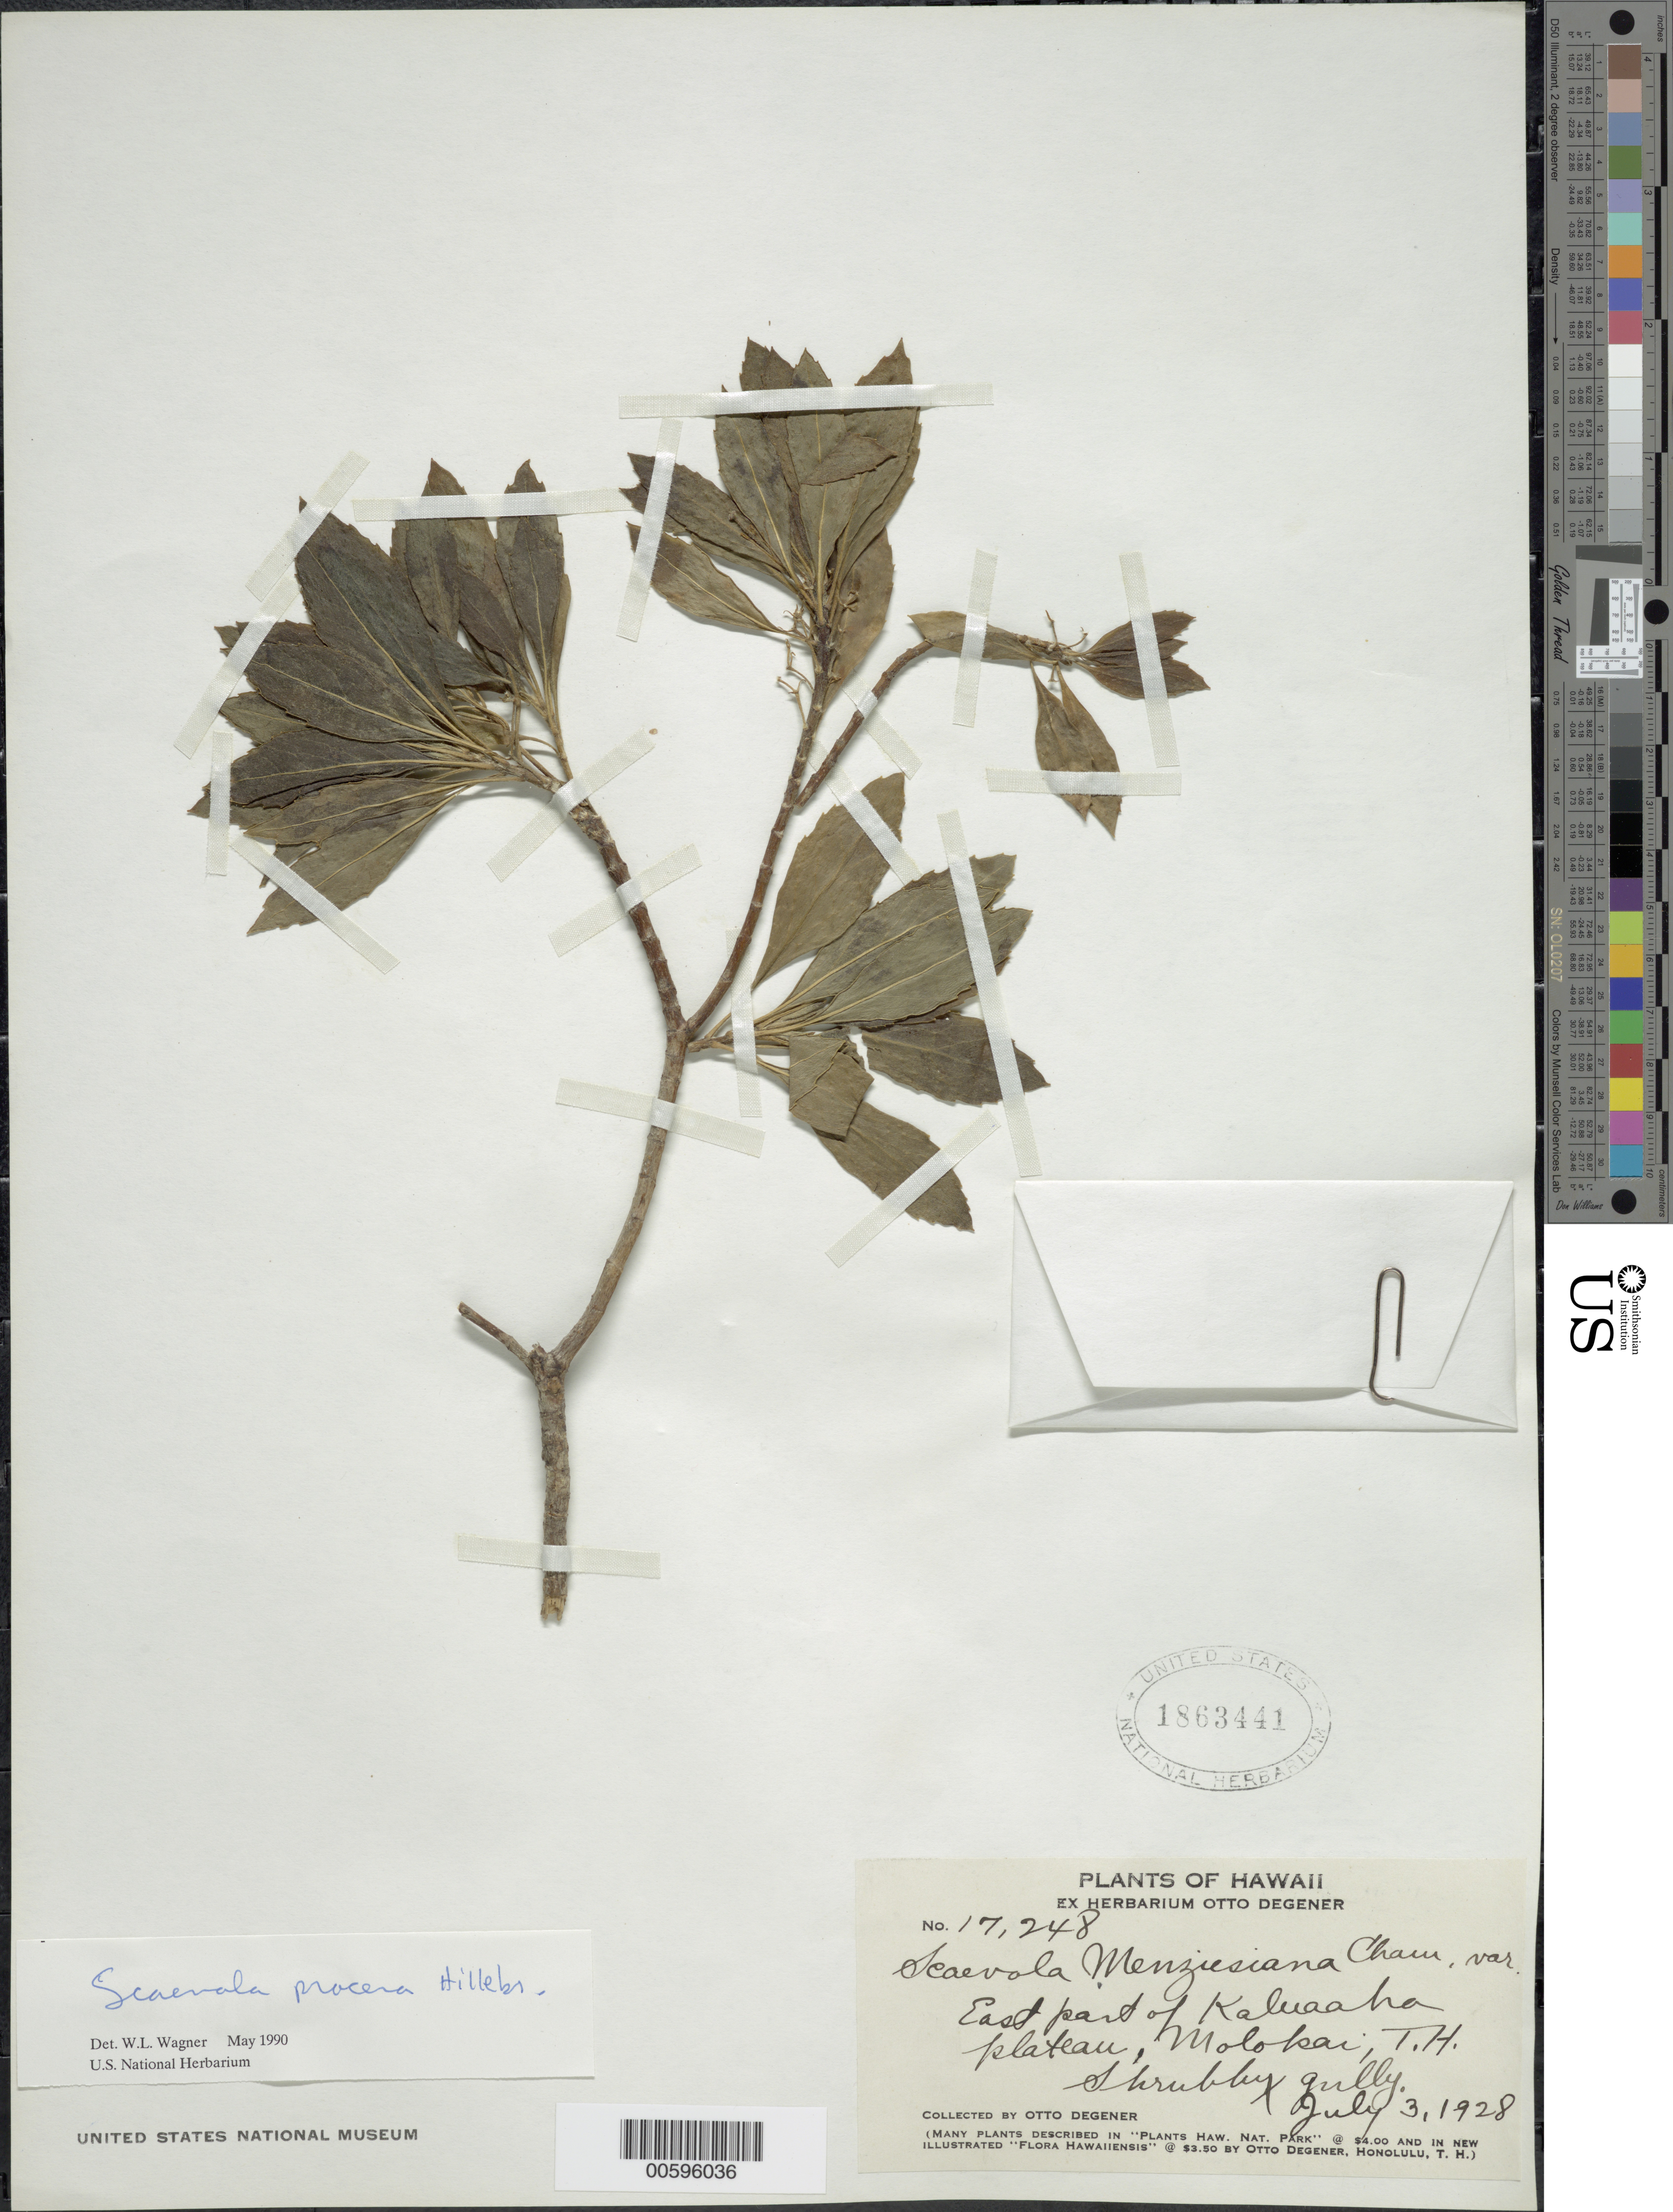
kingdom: Plantae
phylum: Tracheophyta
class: Magnoliopsida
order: Asterales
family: Goodeniaceae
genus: Scaevola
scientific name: Scaevola procera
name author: Hillebr.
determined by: Wagner, W. L., (BOT), Smithsonian Institution - National Museum of Natural History (UNITED STATES)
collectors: O. Degener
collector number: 17248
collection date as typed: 3 Jul 1928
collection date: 1928-07-03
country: United States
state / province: Hawaii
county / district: Maui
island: Moloka'i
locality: E part of Kaluaaha plateau.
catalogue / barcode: US 1863441